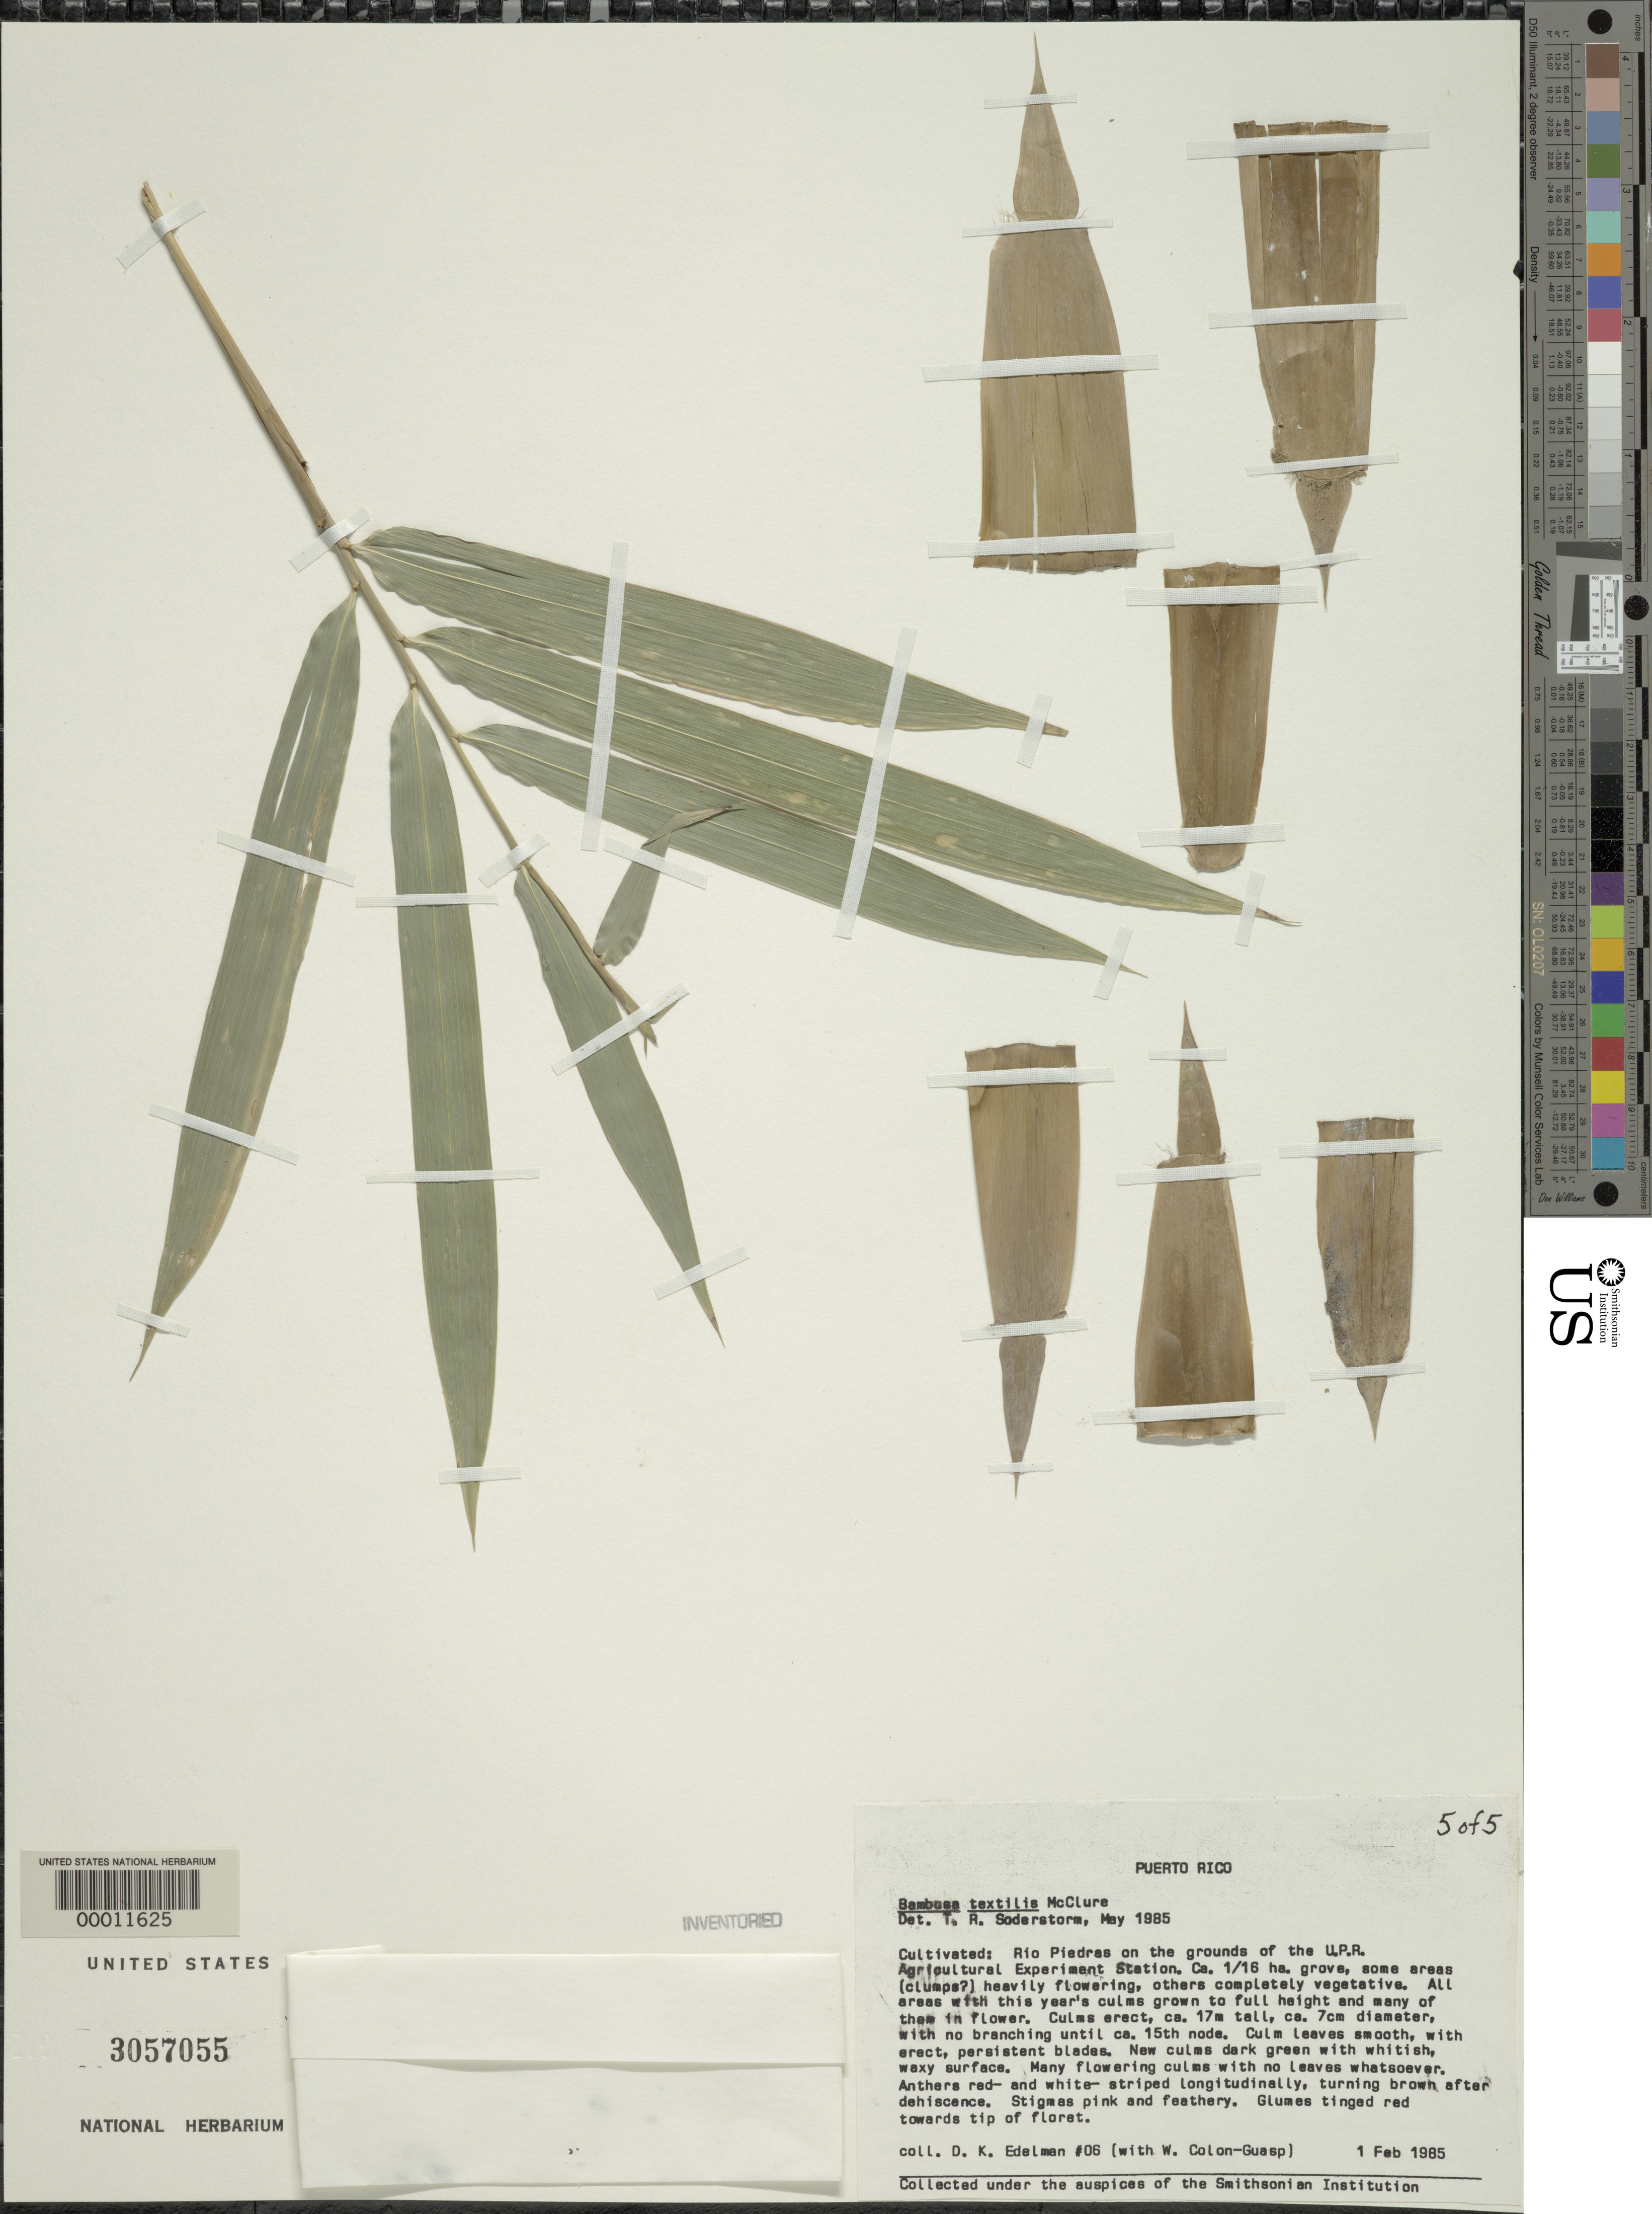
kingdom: Plantae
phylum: Tracheophyta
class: Liliopsida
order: Poales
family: Poaceae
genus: Bambusa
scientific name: Bambusa textilis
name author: McClure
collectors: D. Edelman & W. Colon Guasp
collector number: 06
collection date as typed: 01 Feb 1985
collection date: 1985-02-01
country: Puerto Rico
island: Greater Antilles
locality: Rio piedras, u.p.r. agricultural exper. station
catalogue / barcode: US 3057055